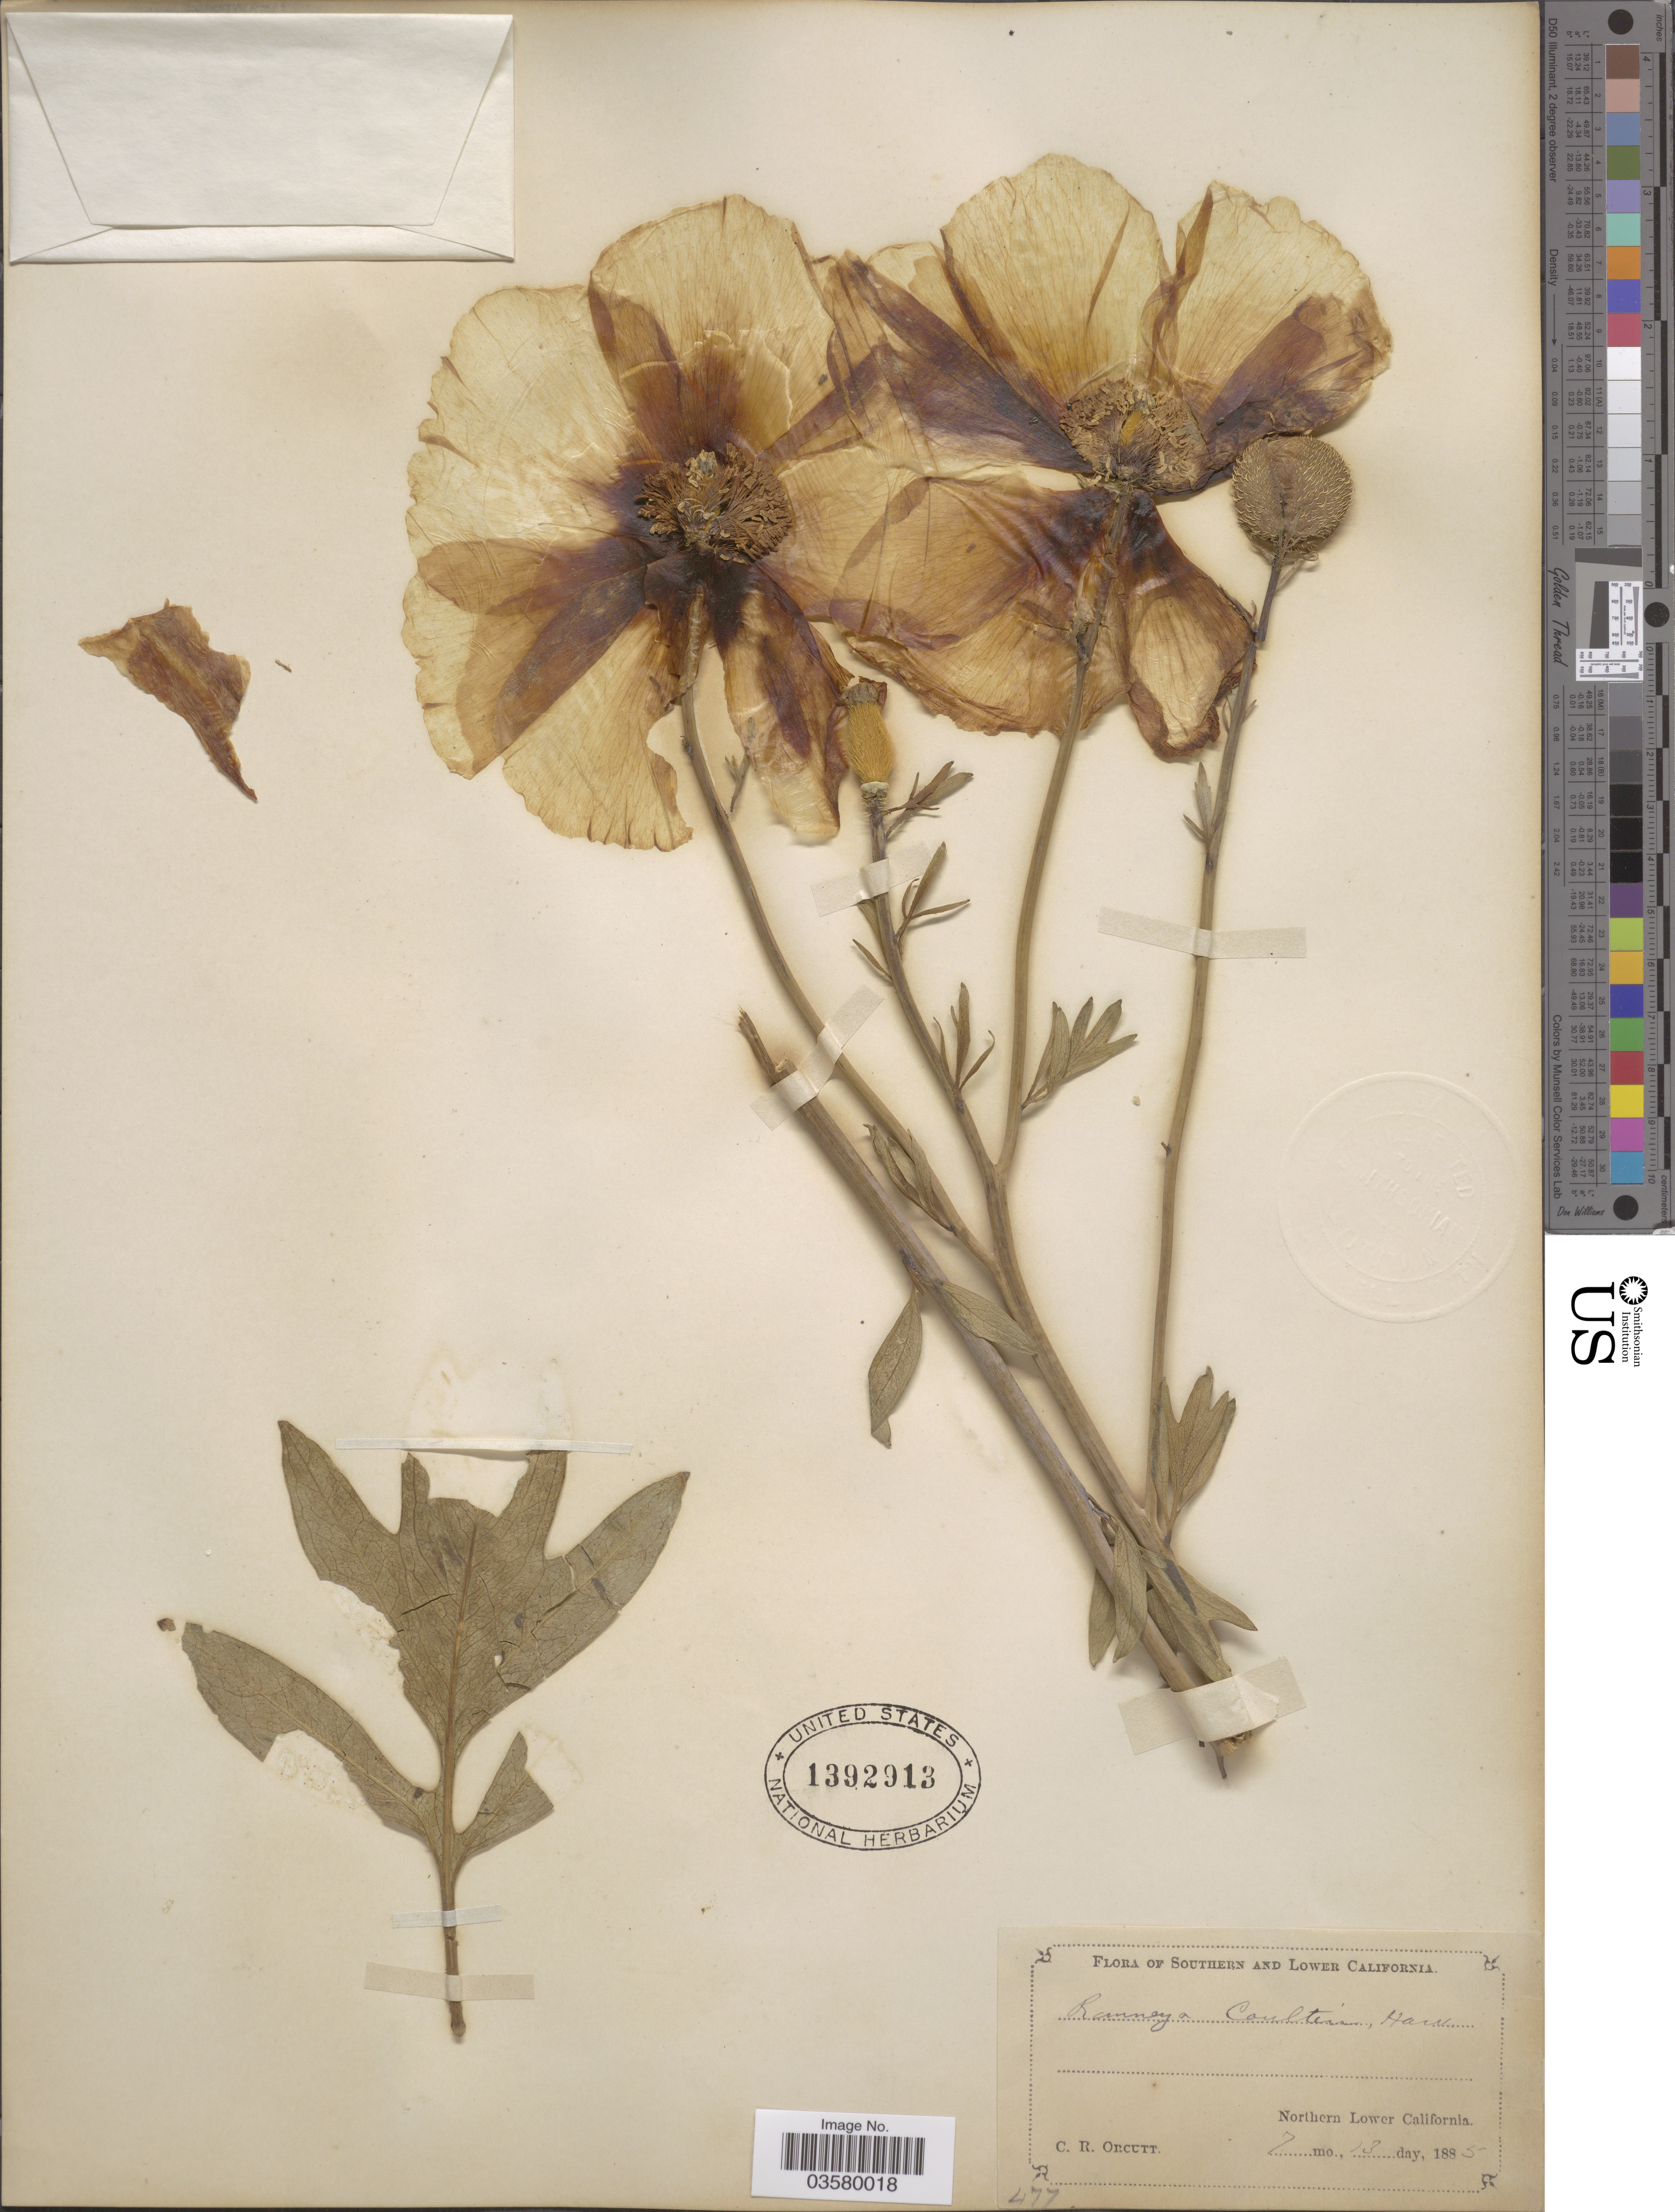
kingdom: Plantae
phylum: Tracheophyta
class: Magnoliopsida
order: Ranunculales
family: Papaveraceae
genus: Romneya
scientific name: Romneya coulteri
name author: Harv.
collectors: C. R. Orcutt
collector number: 477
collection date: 1885-07-13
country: Mexico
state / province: Baja California Norte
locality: Lower California. Northern Lower California.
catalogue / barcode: US 1392913